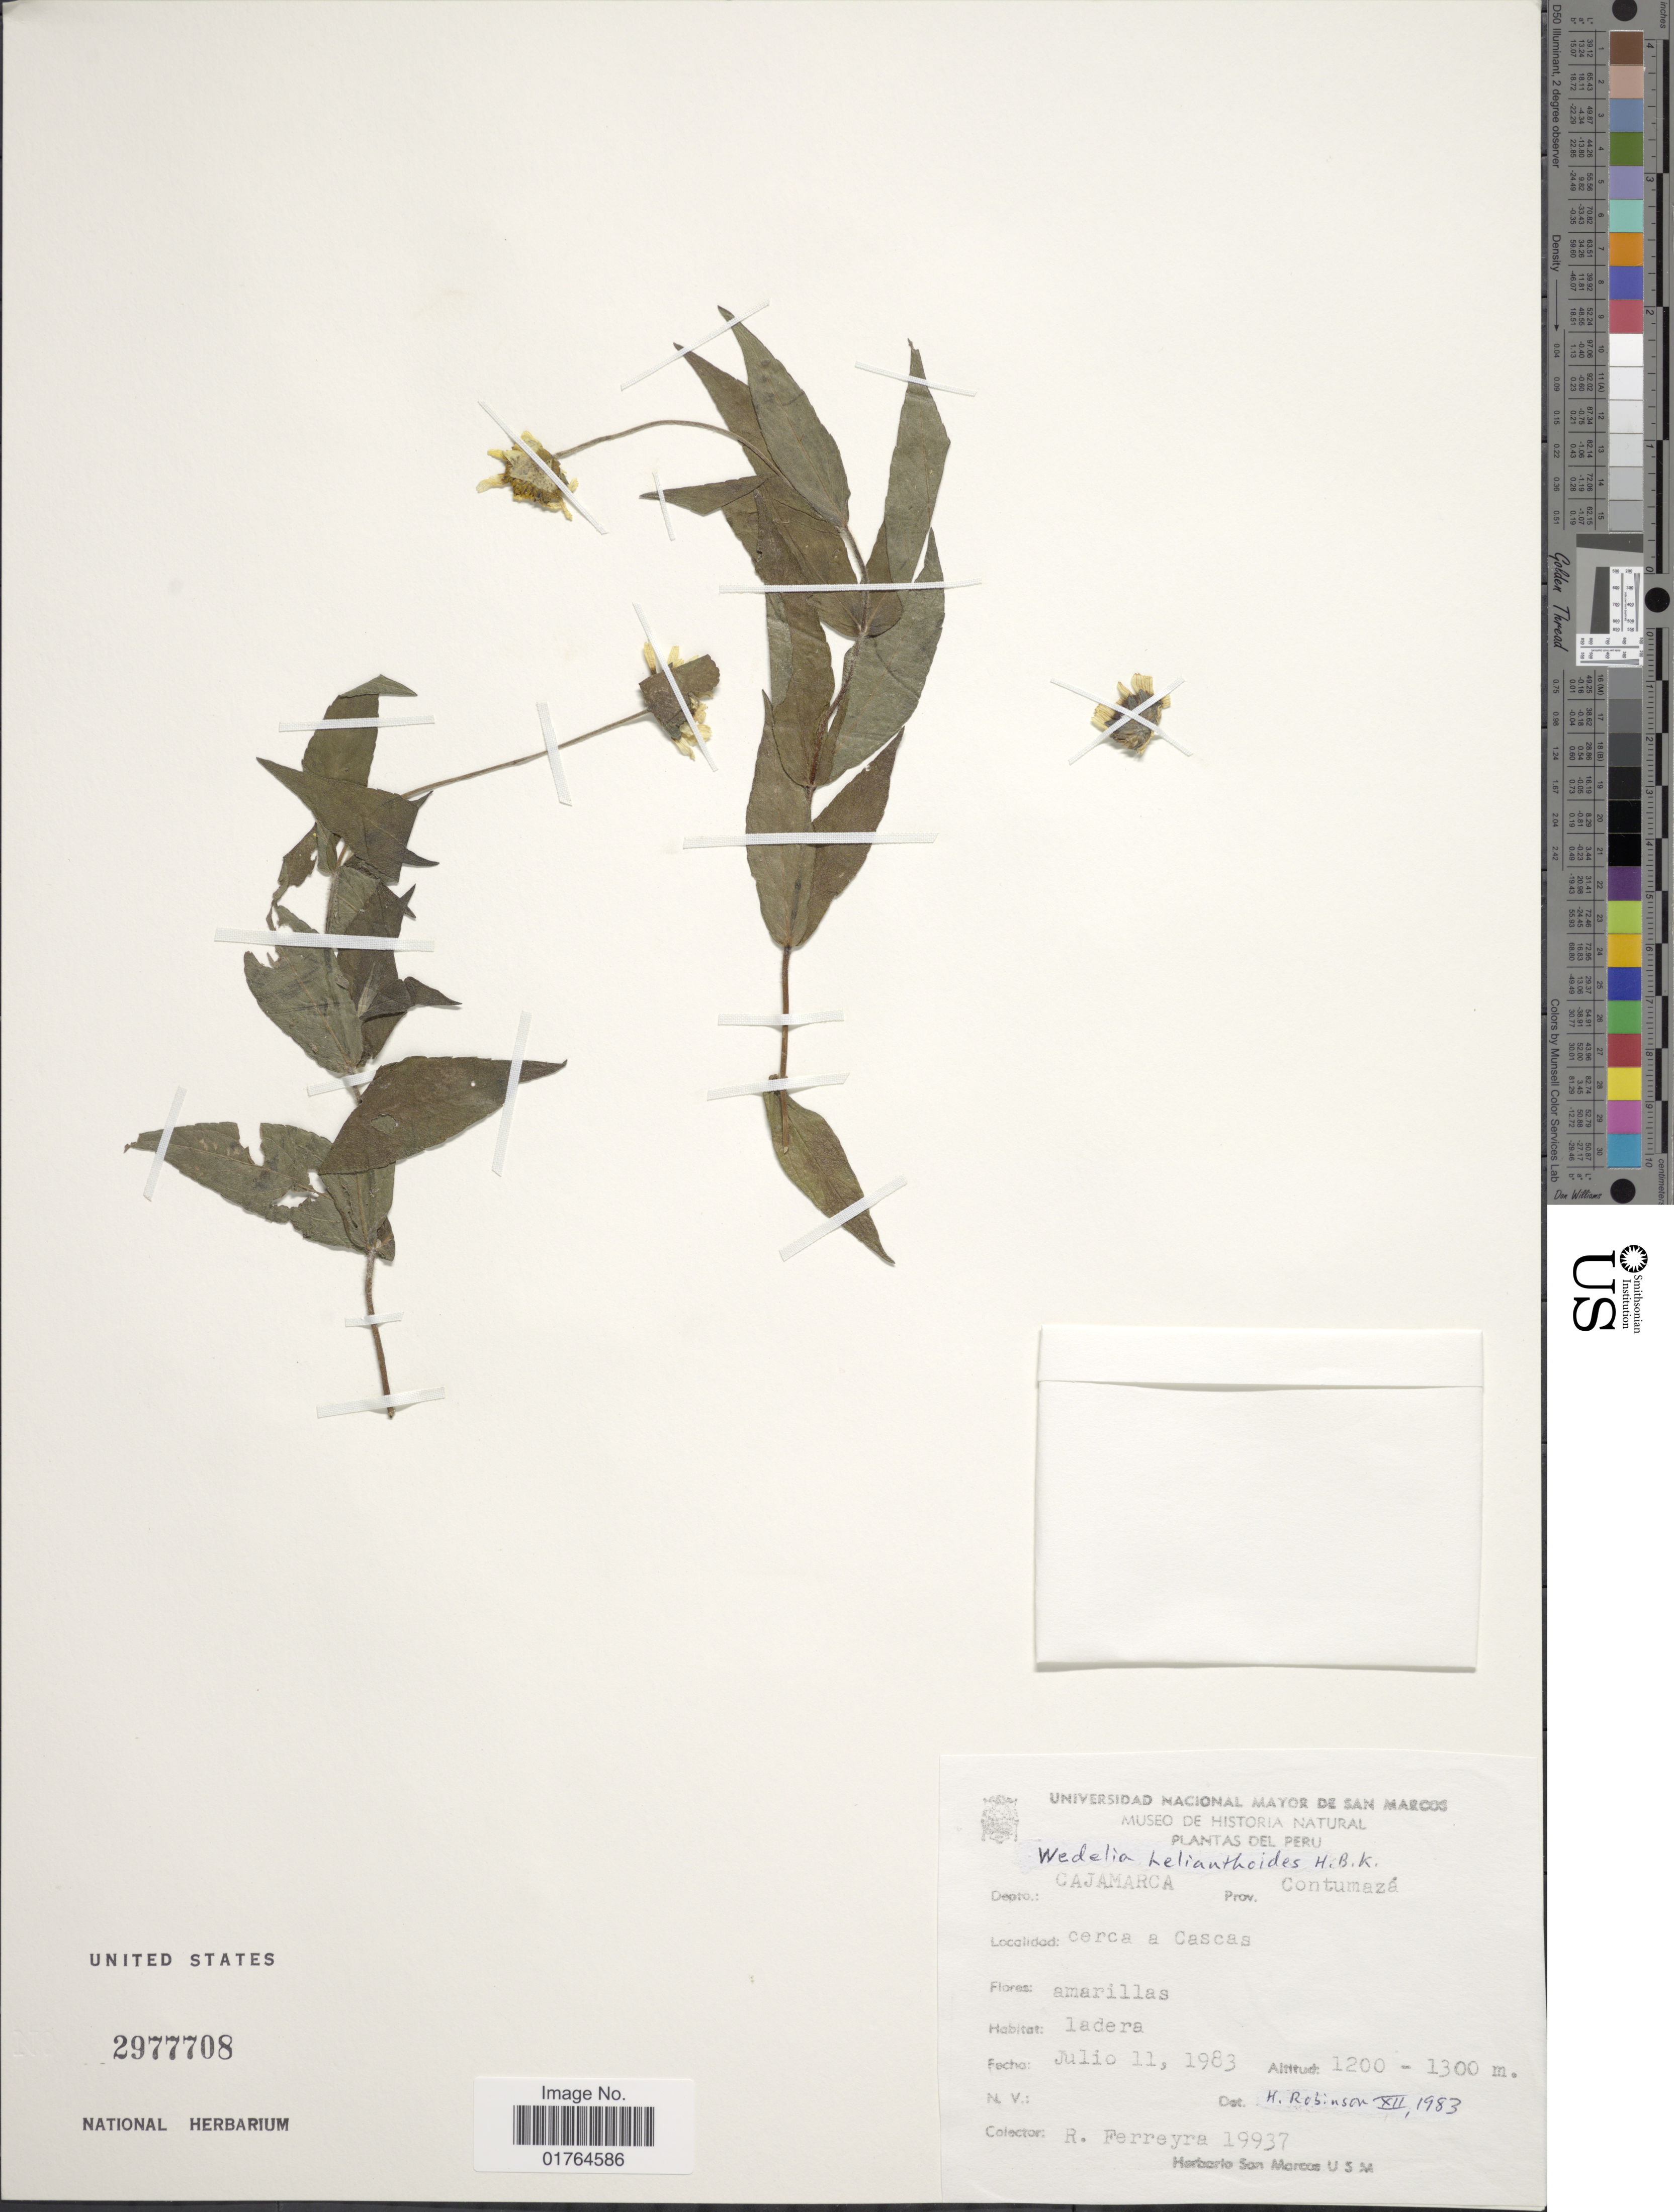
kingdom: Plantae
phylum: Tracheophyta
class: Magnoliopsida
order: Asterales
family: Asteraceae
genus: Wedelia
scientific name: Wedelia helianthoides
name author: Kunth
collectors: R. A. Ferreyra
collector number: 19937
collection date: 1983-07-11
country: Peru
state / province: Cajamarca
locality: Prov. Contumaza, cercaa Cascas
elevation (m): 1200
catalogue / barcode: US 2977708